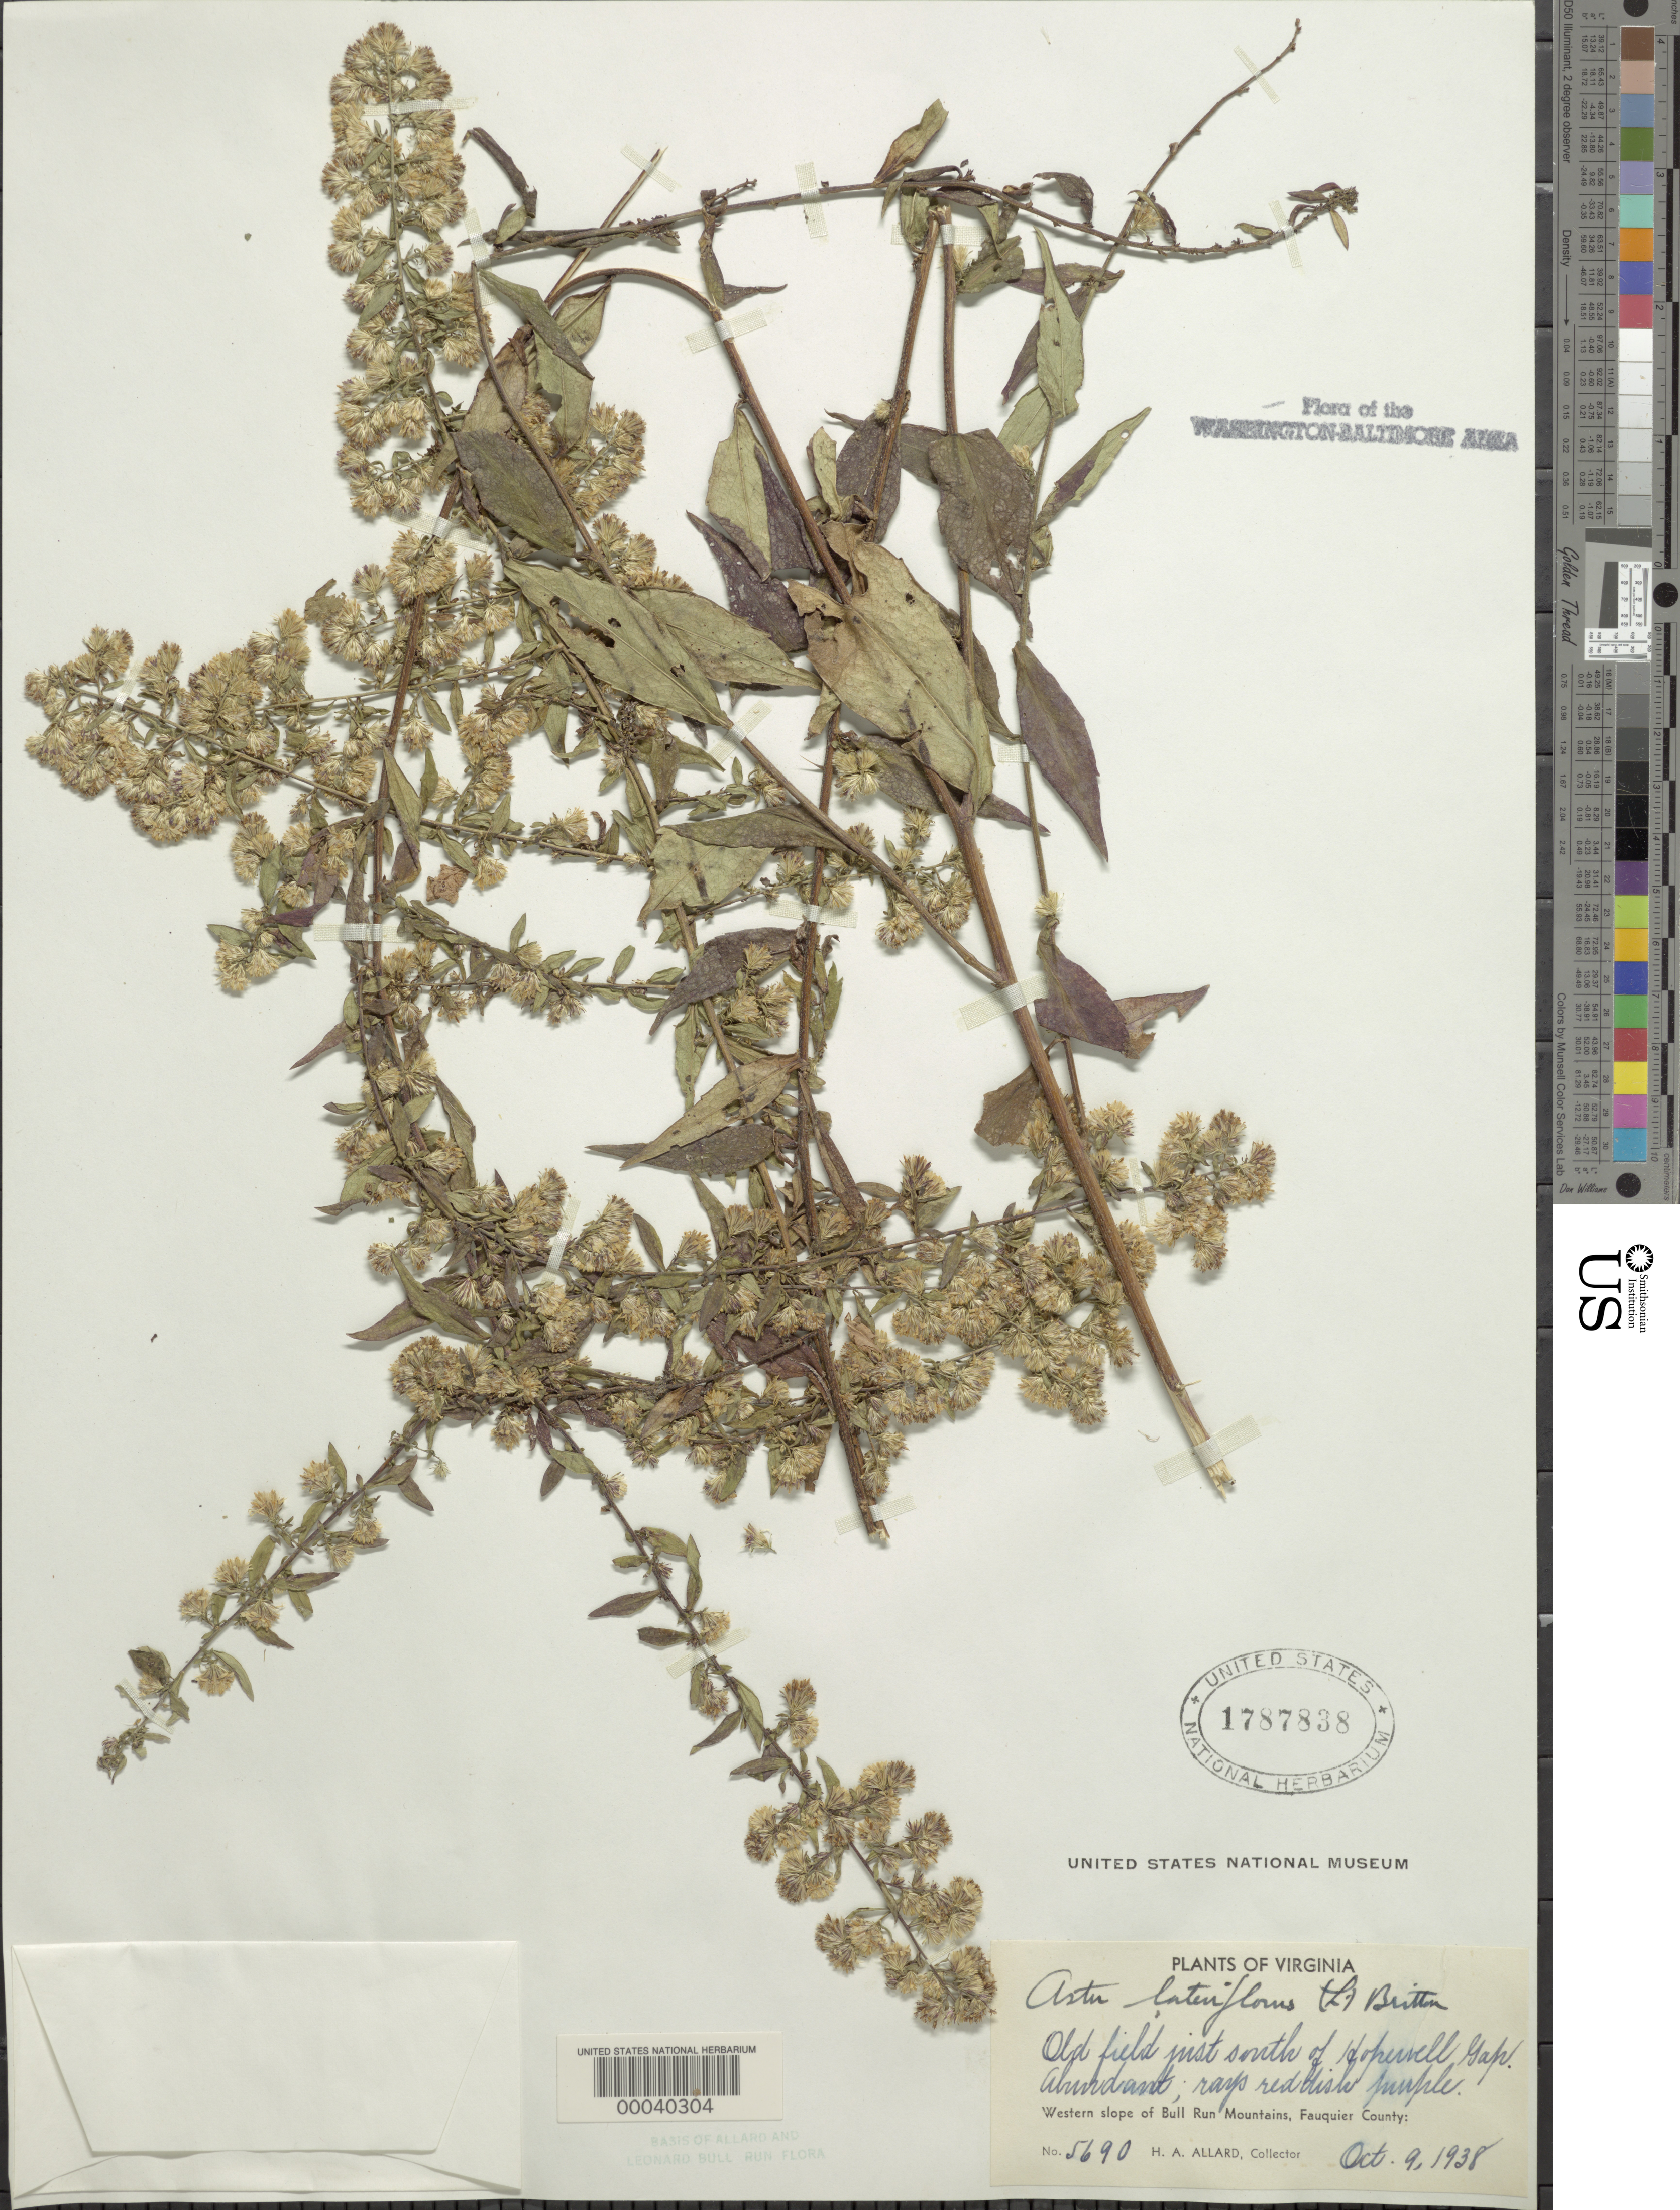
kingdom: Plantae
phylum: Tracheophyta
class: Magnoliopsida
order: Asterales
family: Asteraceae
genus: Symphyotrichum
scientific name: Symphyotrichum lateriflorum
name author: (L.) Á. Löve & D. Löve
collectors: H. A. Allard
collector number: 5690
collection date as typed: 09 Oct 1938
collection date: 1938-10-09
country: United States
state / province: Virginia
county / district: Fauquier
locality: South of Hopewell Gap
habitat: Old field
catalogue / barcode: US 1787838